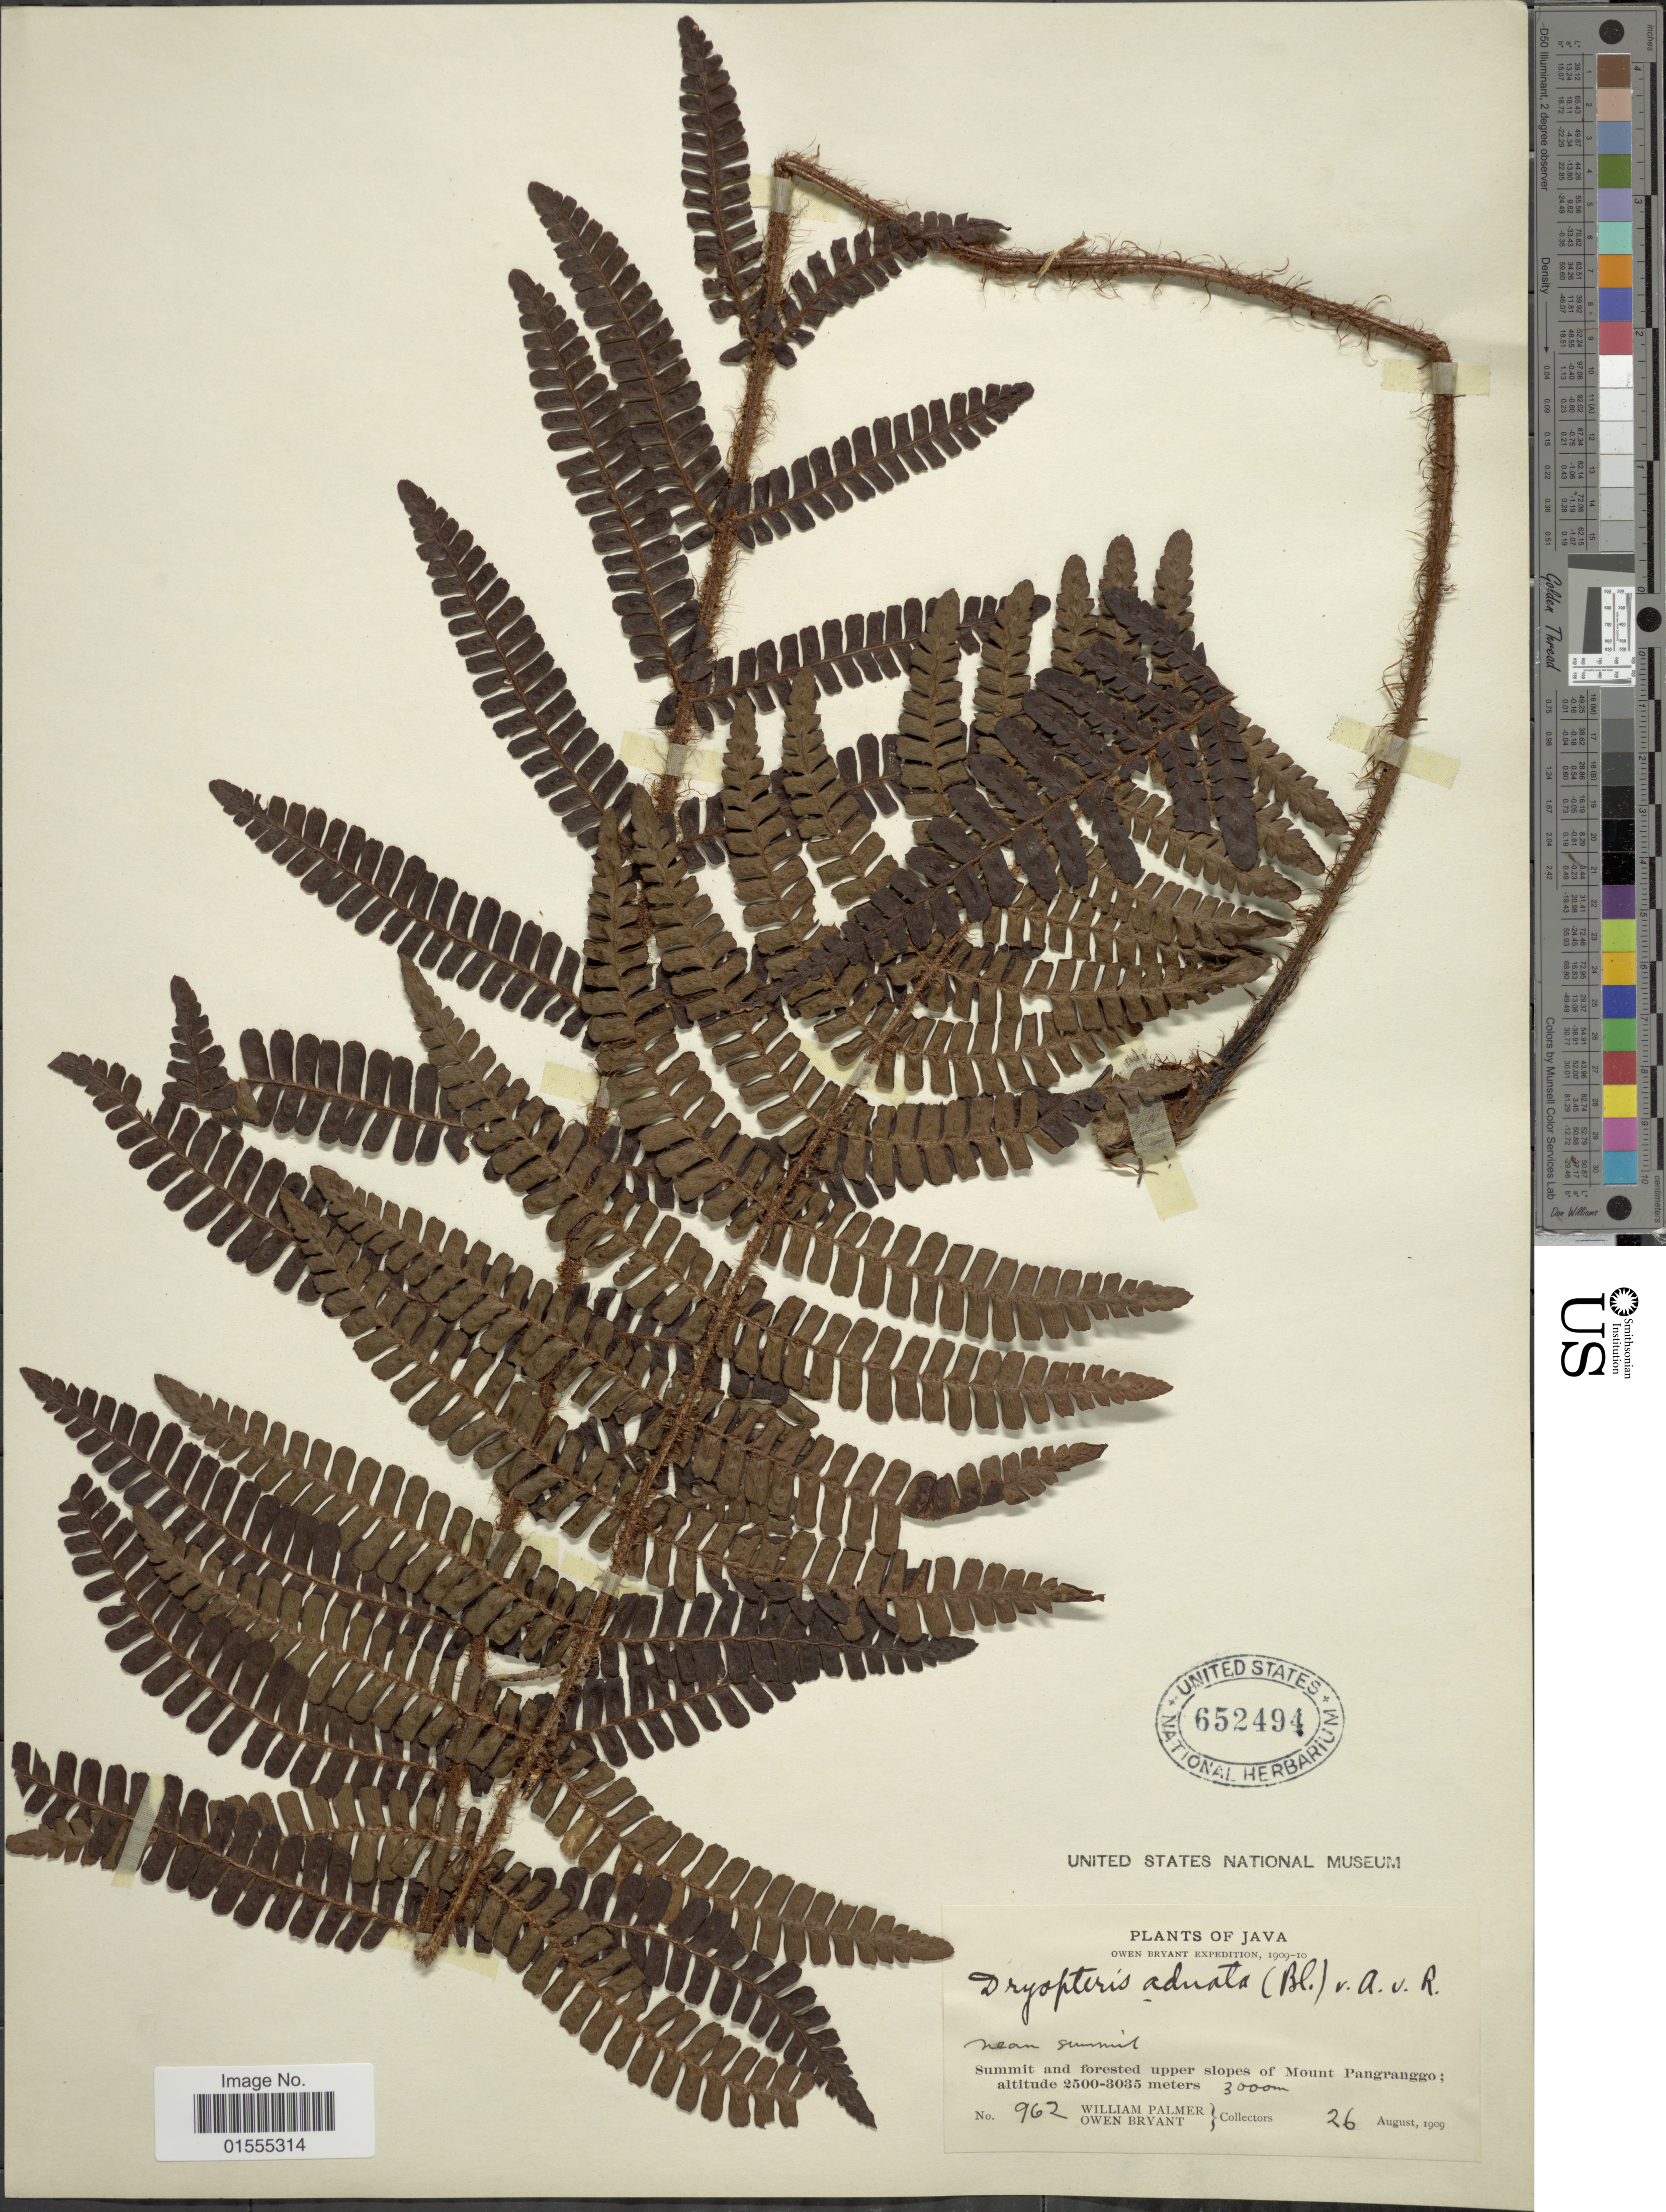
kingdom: Plantae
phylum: Tracheophyta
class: Polypodiopsida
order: Polypodiales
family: Dryopteridaceae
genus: Dryopteris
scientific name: Dryopteris adnata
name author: (Blume) Alderw.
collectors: W. Palmer & O. Bryant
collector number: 962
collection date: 1909-08-26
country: Indonesia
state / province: Java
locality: Summit and forested upper slopes of Mount Pangranggo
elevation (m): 3000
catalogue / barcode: US 652494